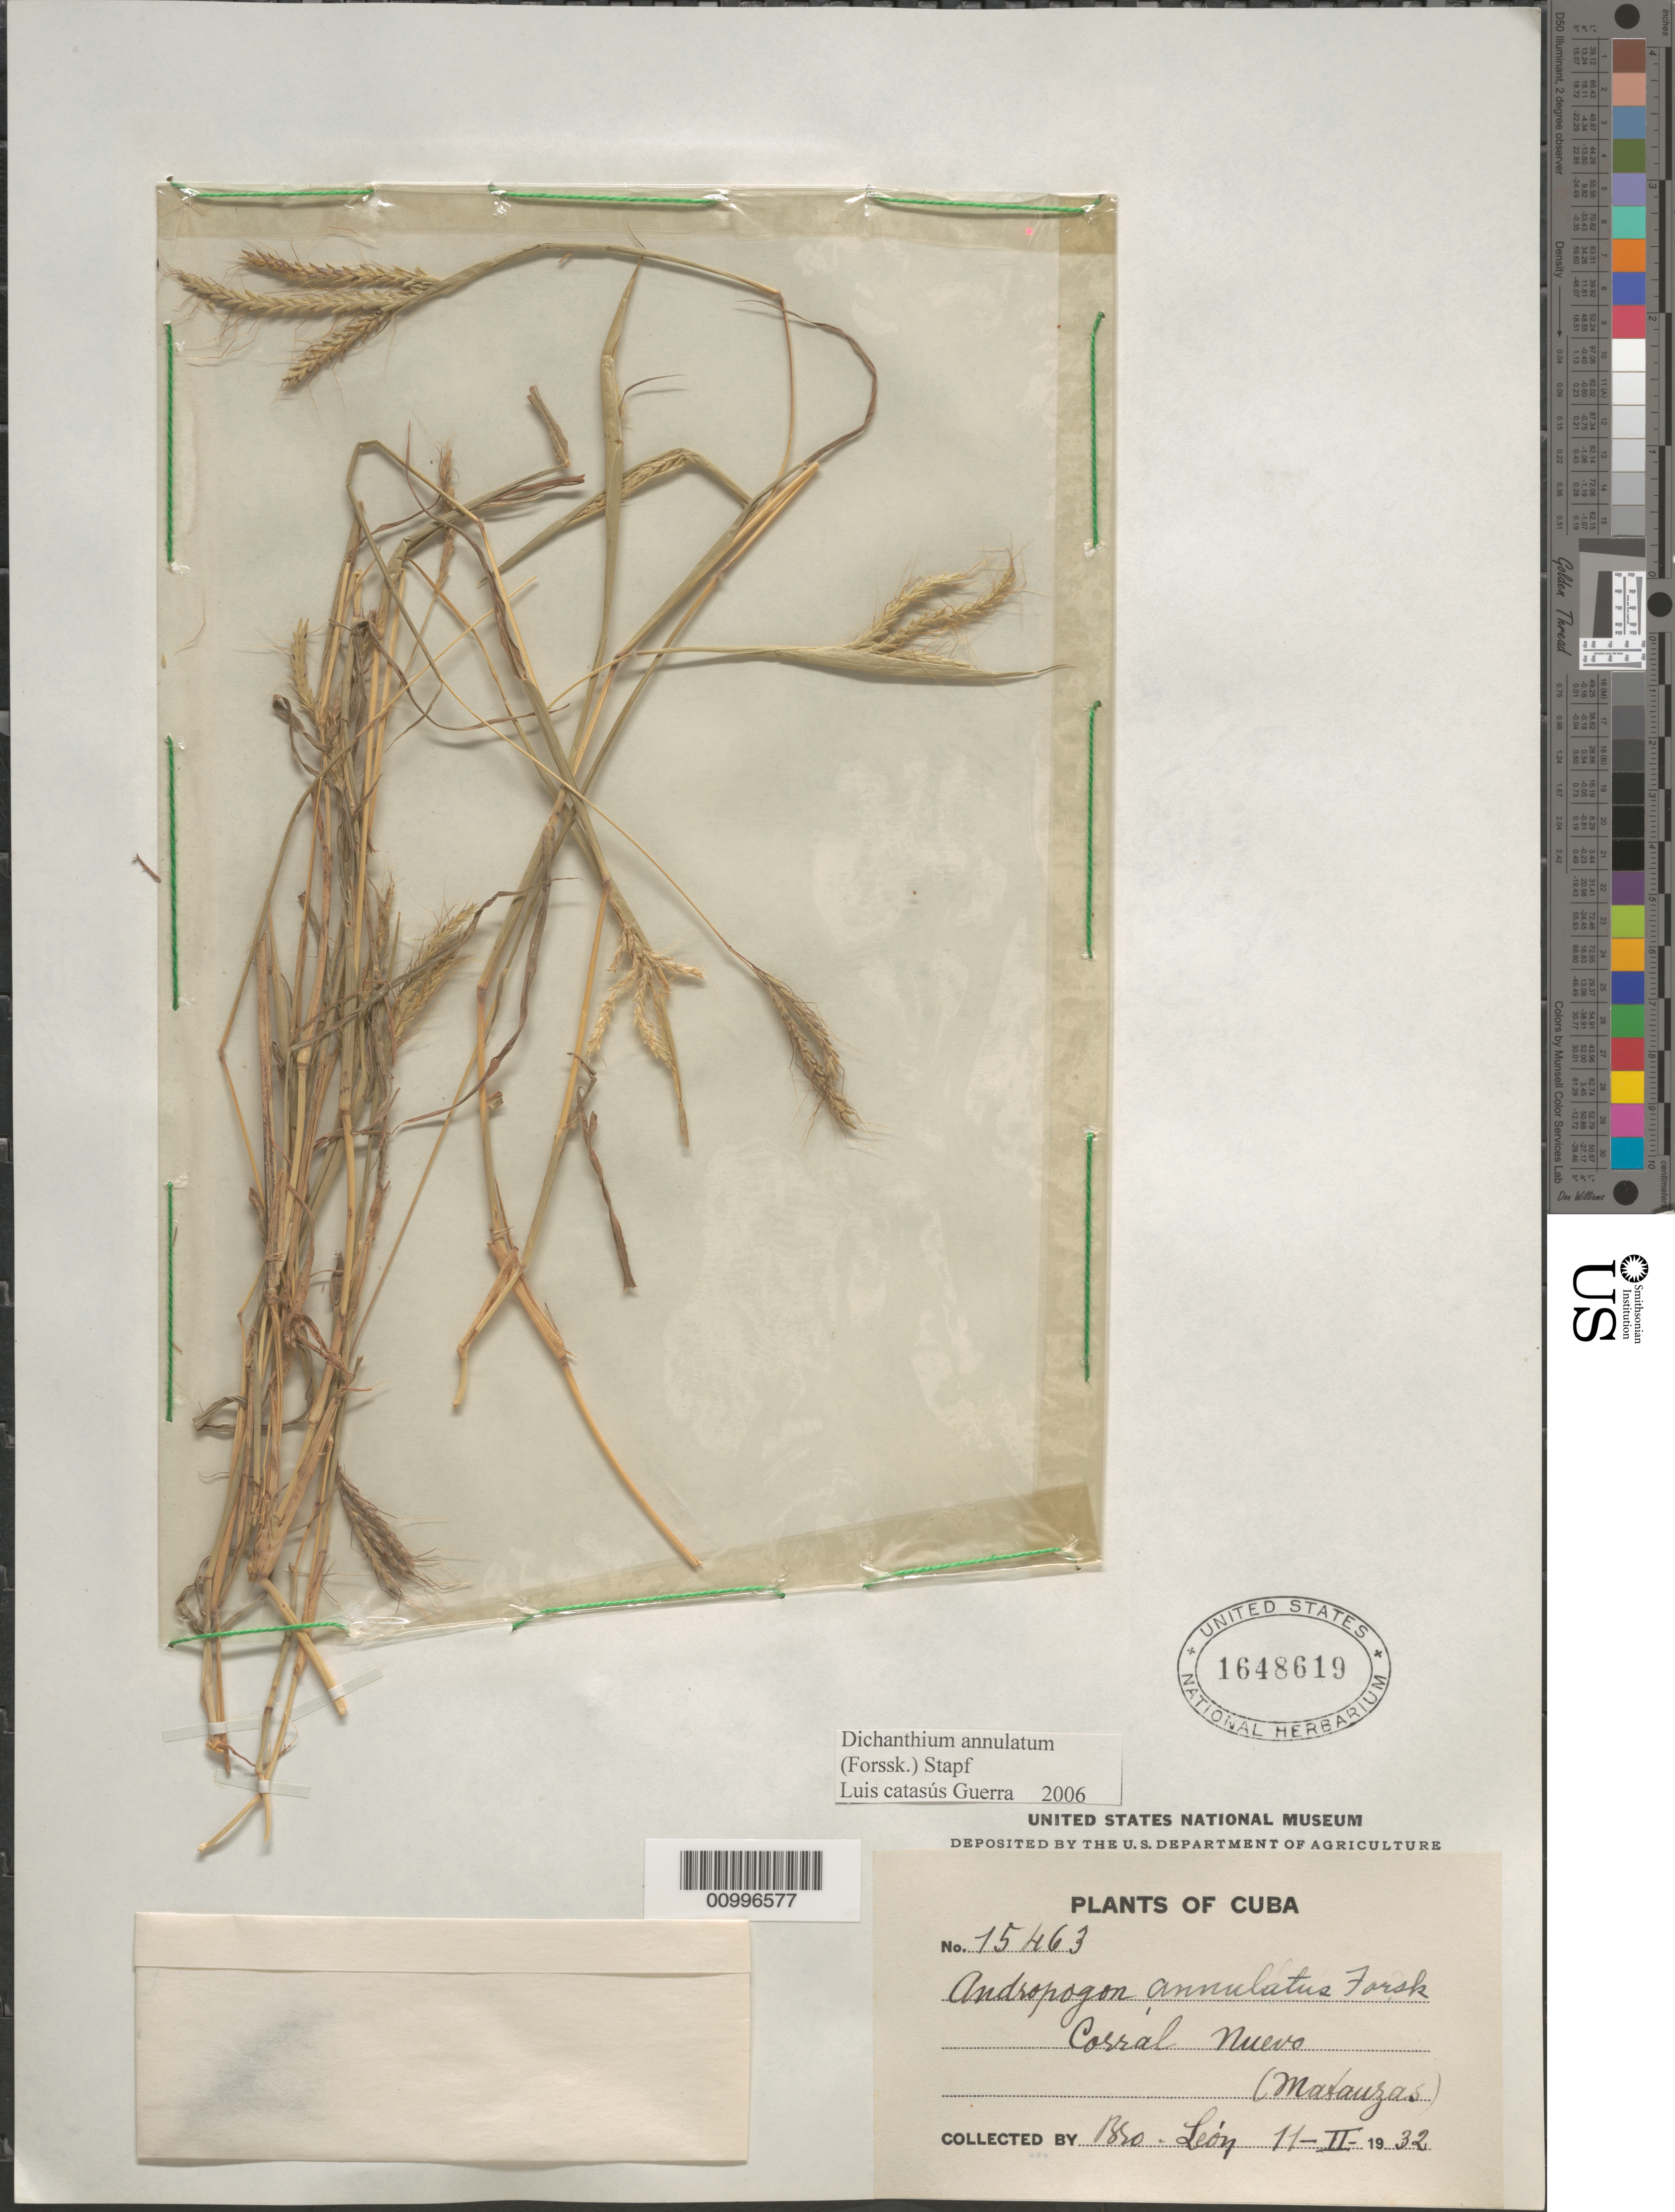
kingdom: Plantae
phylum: Tracheophyta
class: Liliopsida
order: Poales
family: Poaceae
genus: Dichanthium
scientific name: Dichanthium annulatum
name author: (Forssk.) Stapf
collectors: Bro. León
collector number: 15463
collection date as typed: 11 Feb 1932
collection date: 1932-02-11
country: Cuba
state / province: Matanzas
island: Cuba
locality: Matanzas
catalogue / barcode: US 1648619